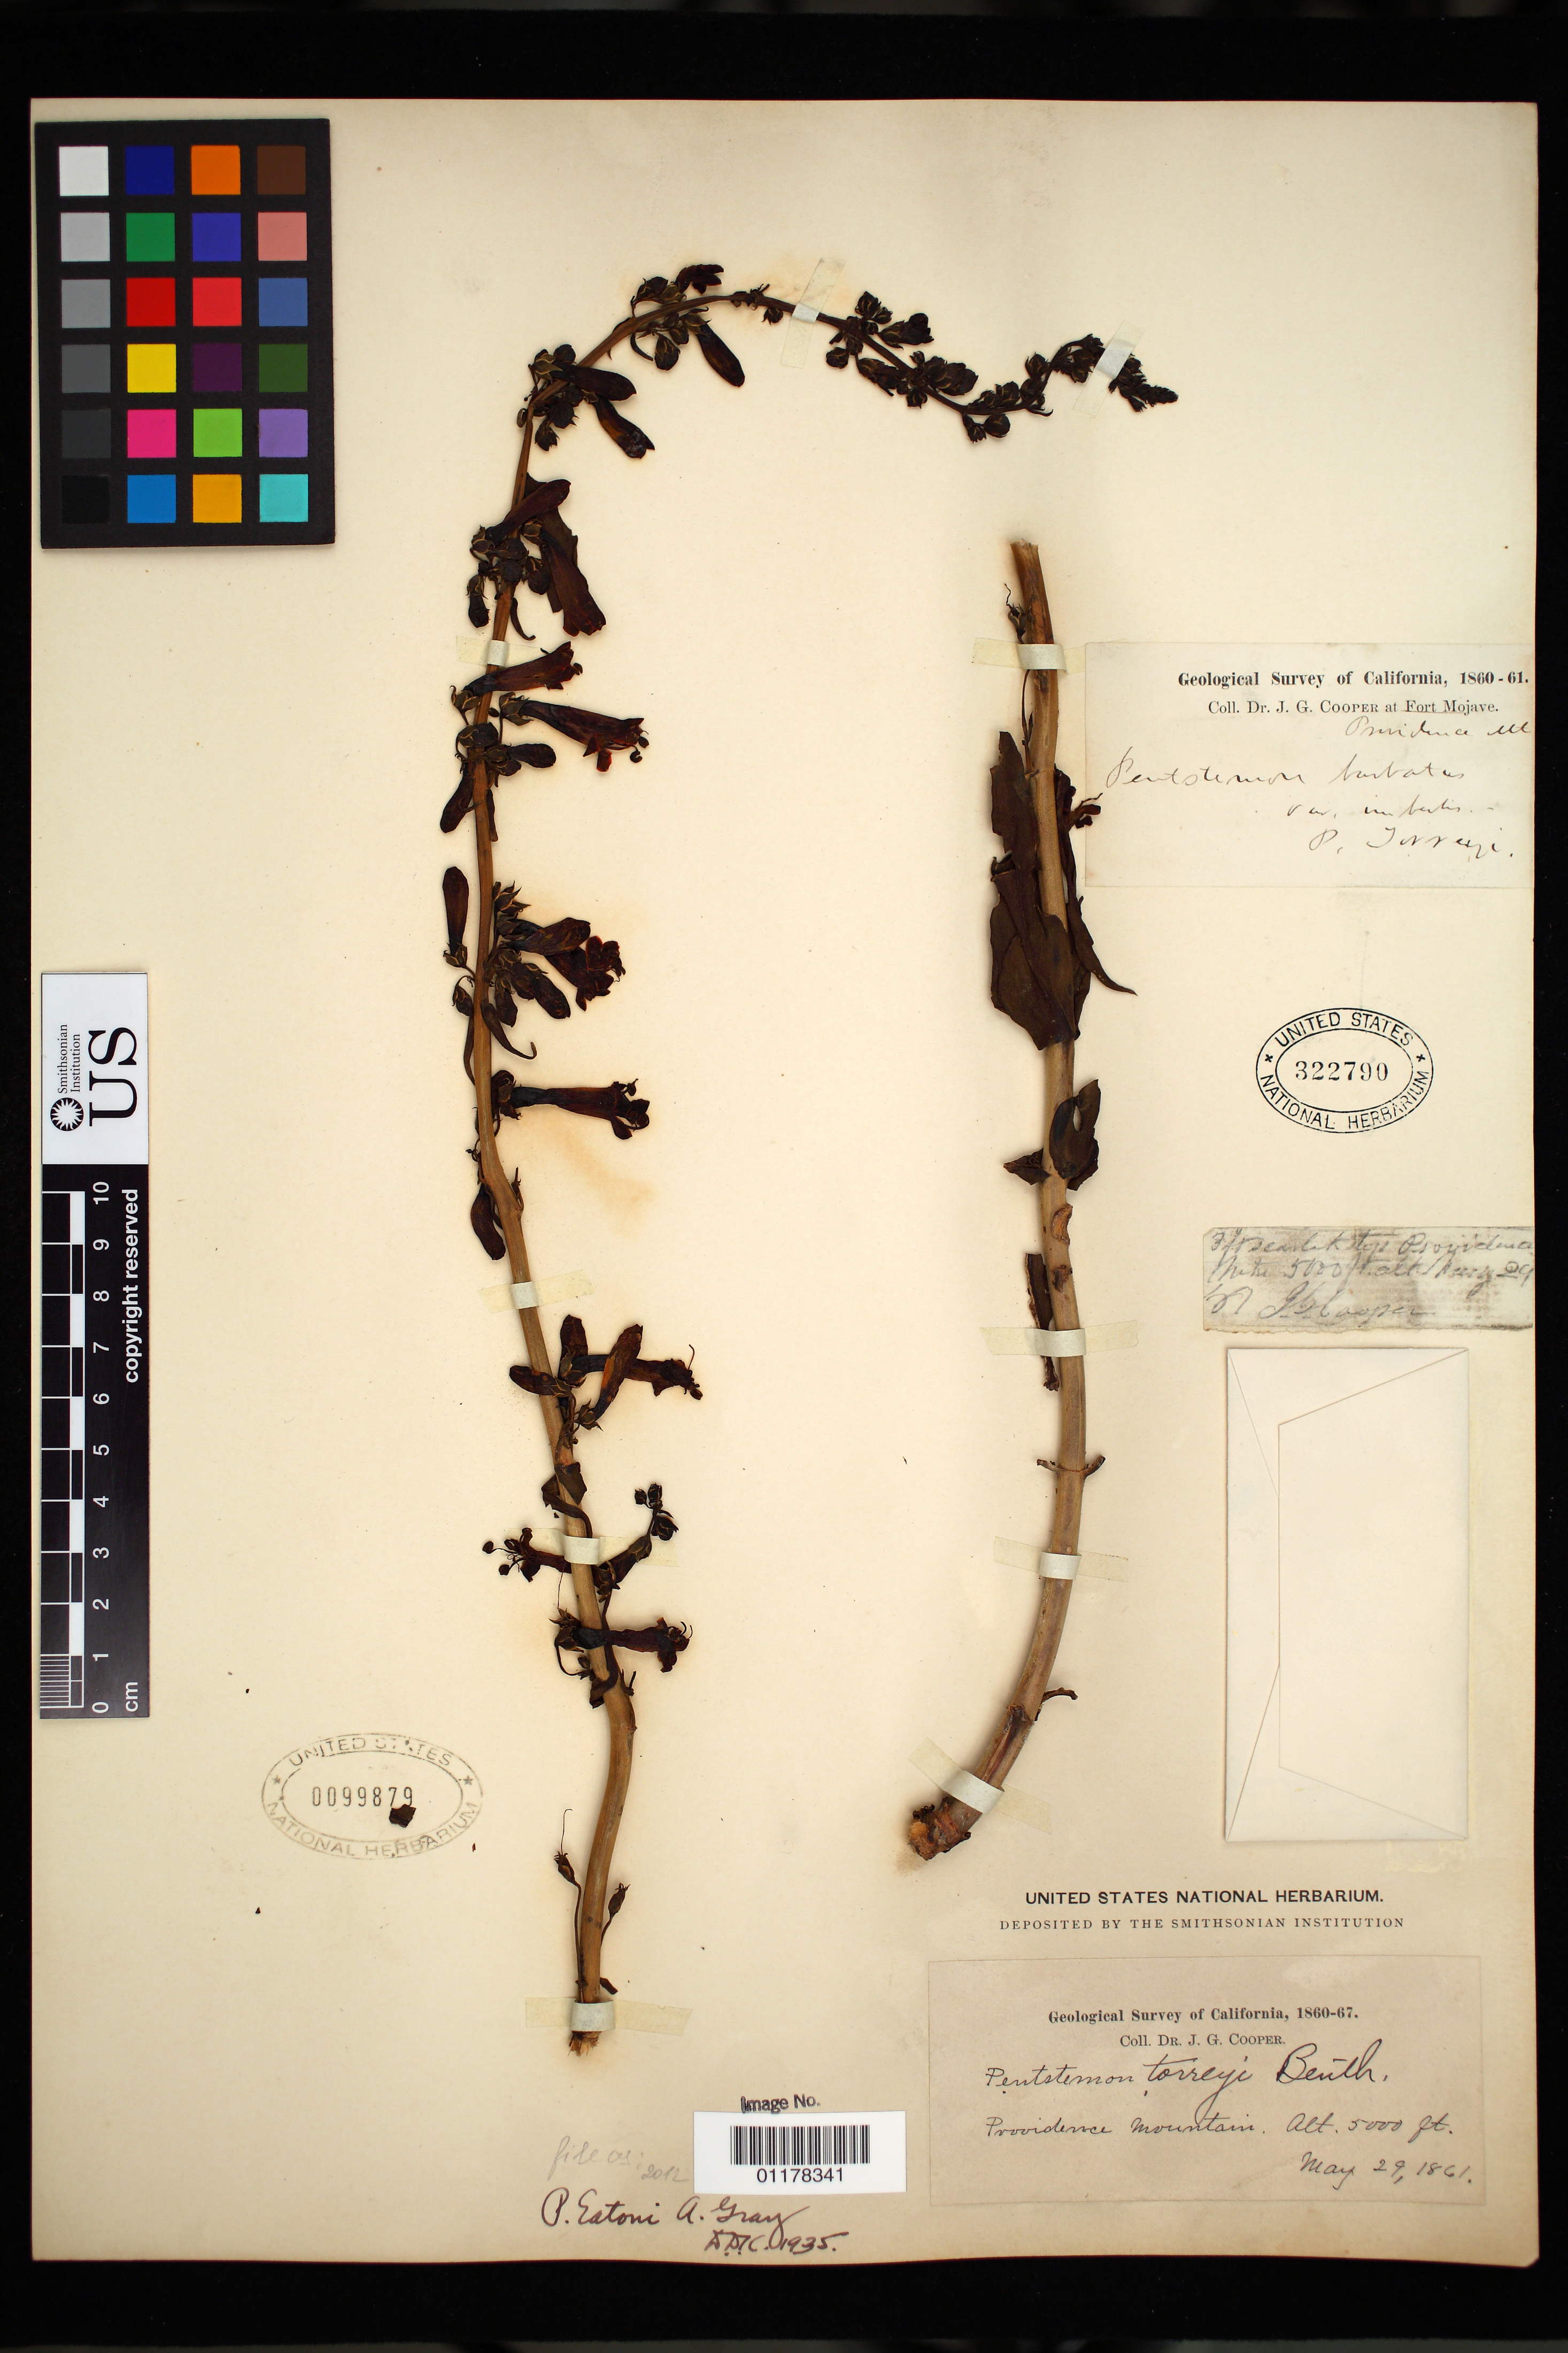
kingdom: Plantae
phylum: Tracheophyta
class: Magnoliopsida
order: Lamiales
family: Plantaginaceae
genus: Penstemon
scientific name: Penstemon eatonii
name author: A. Gray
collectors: J. G. Cooper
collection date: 1861-05-29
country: United States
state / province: California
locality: Providence Mountains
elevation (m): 1524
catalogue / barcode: US 99879